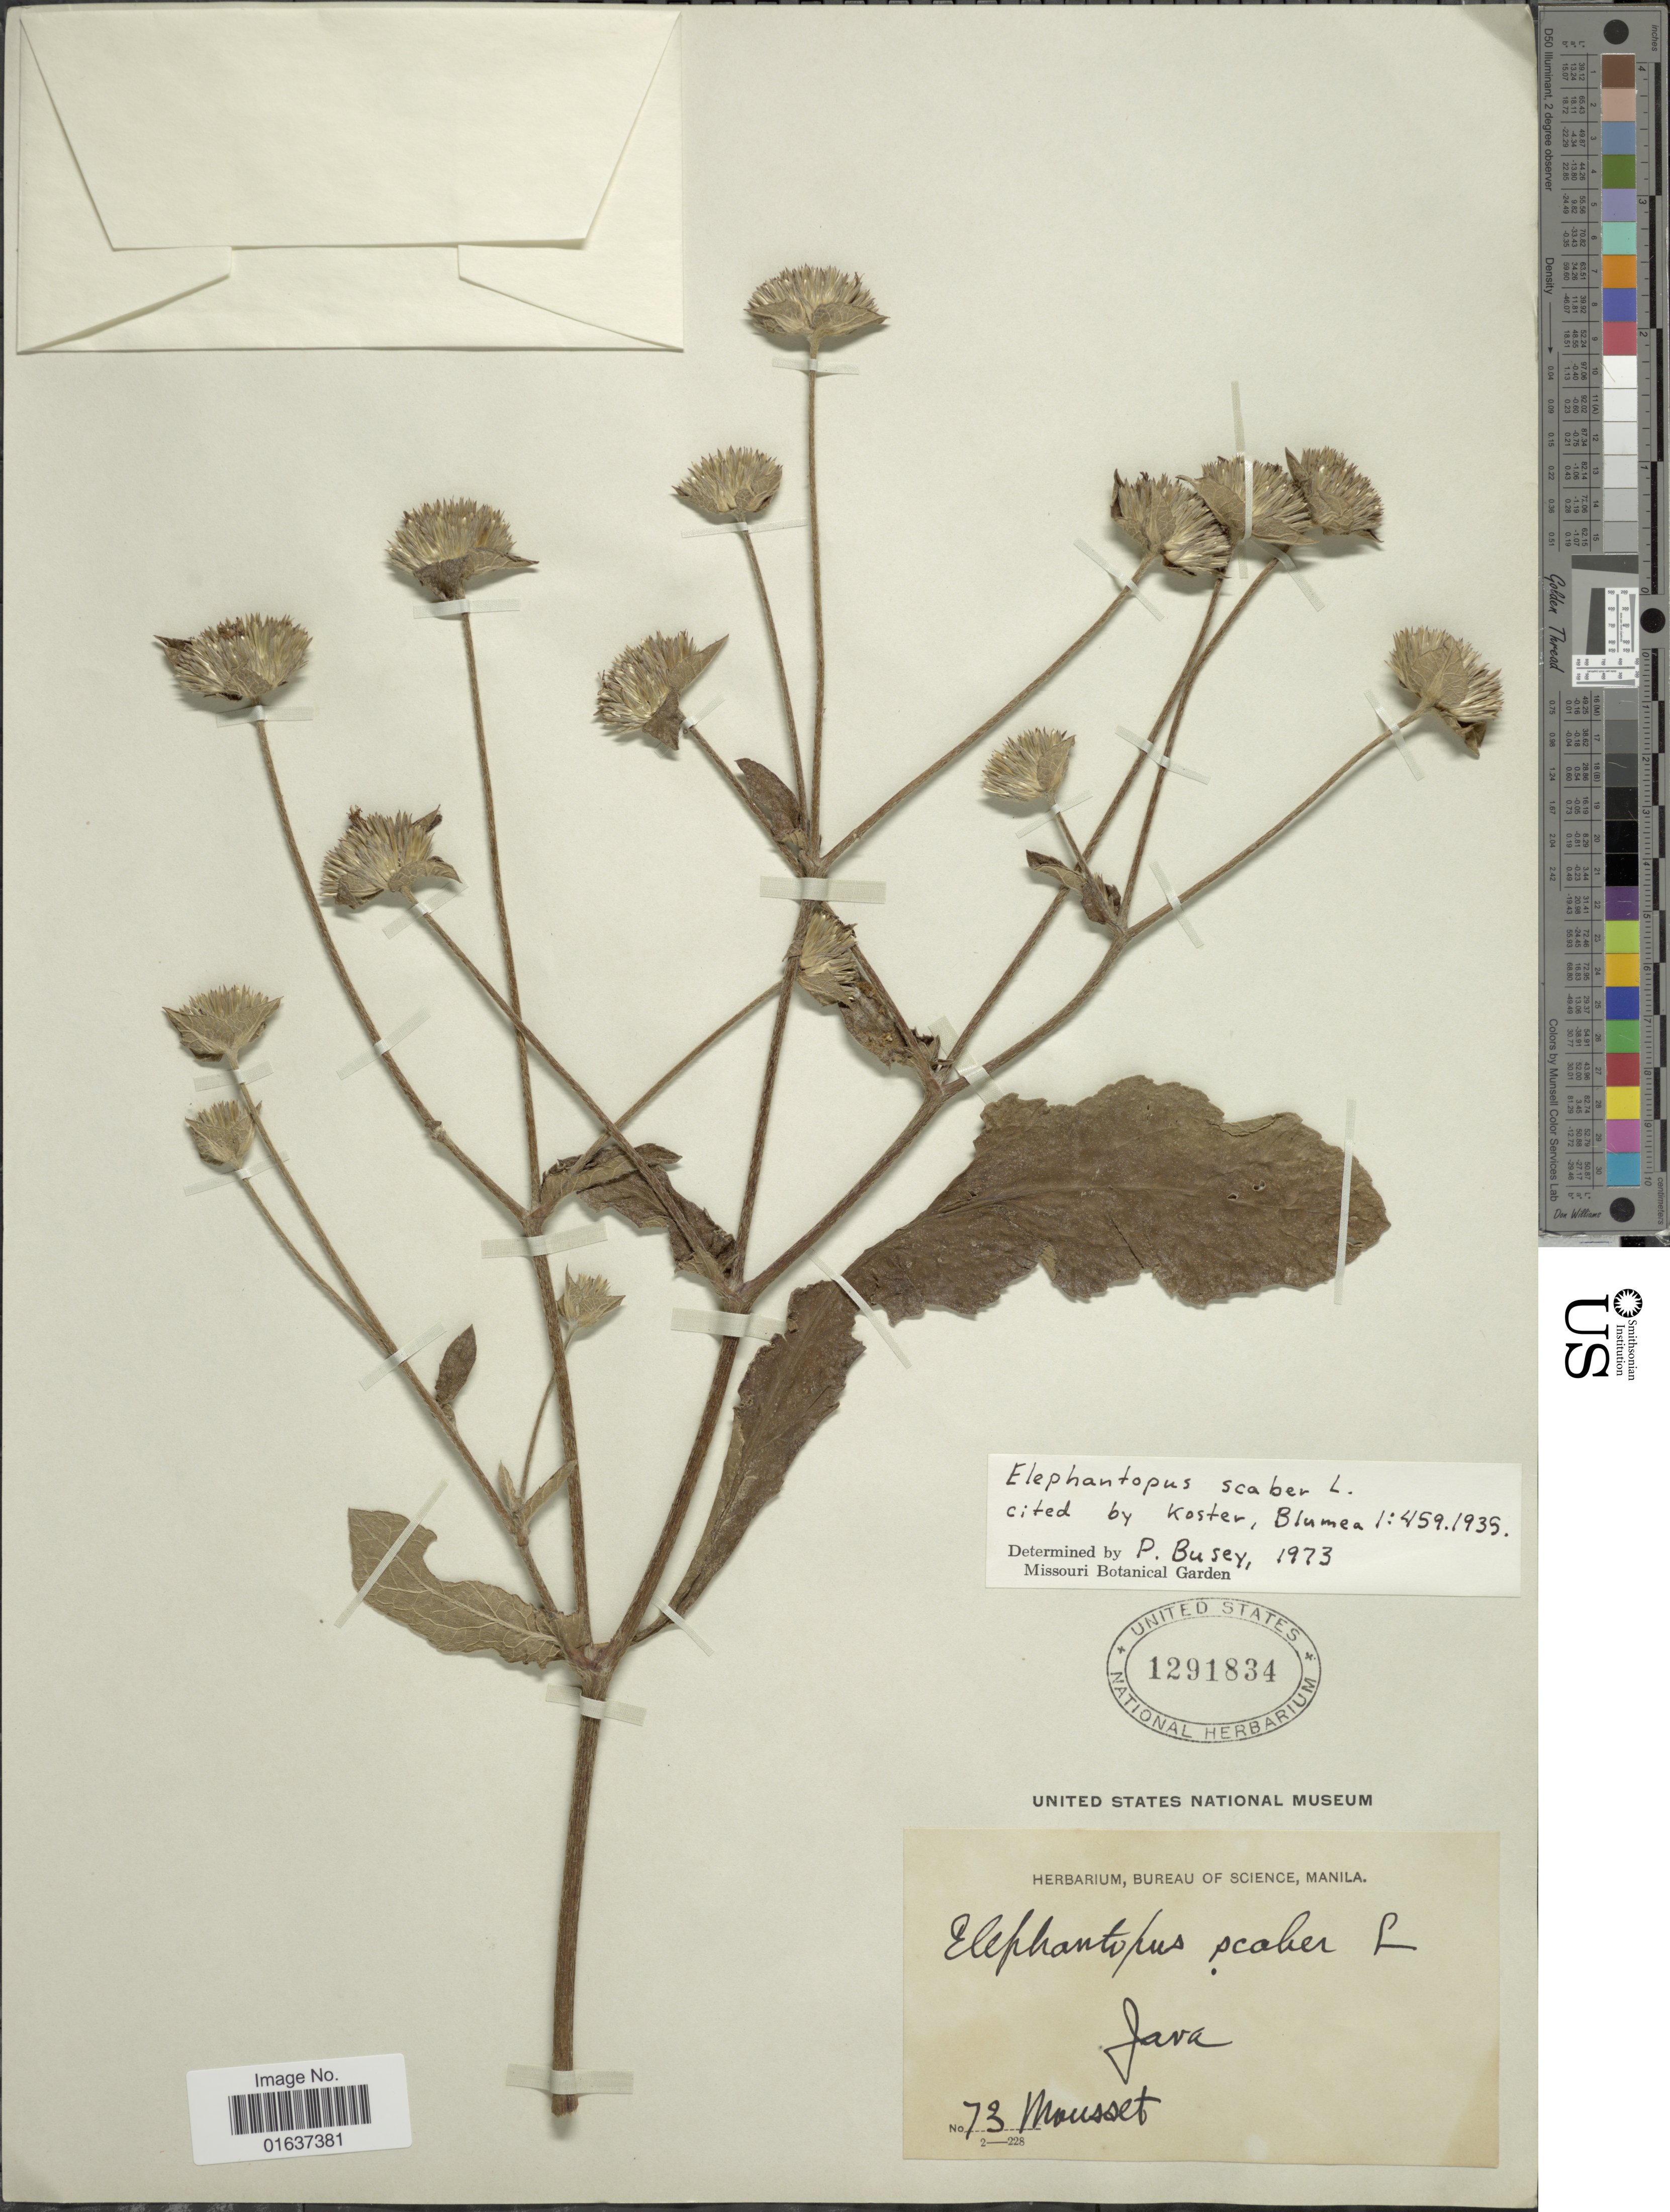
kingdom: Plantae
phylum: Tracheophyta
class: Magnoliopsida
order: Asterales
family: Asteraceae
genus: Elephantopus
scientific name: Elephantopus scaber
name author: L.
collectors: Mousset, --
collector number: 73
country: Indonesia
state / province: Java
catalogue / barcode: US 1291834